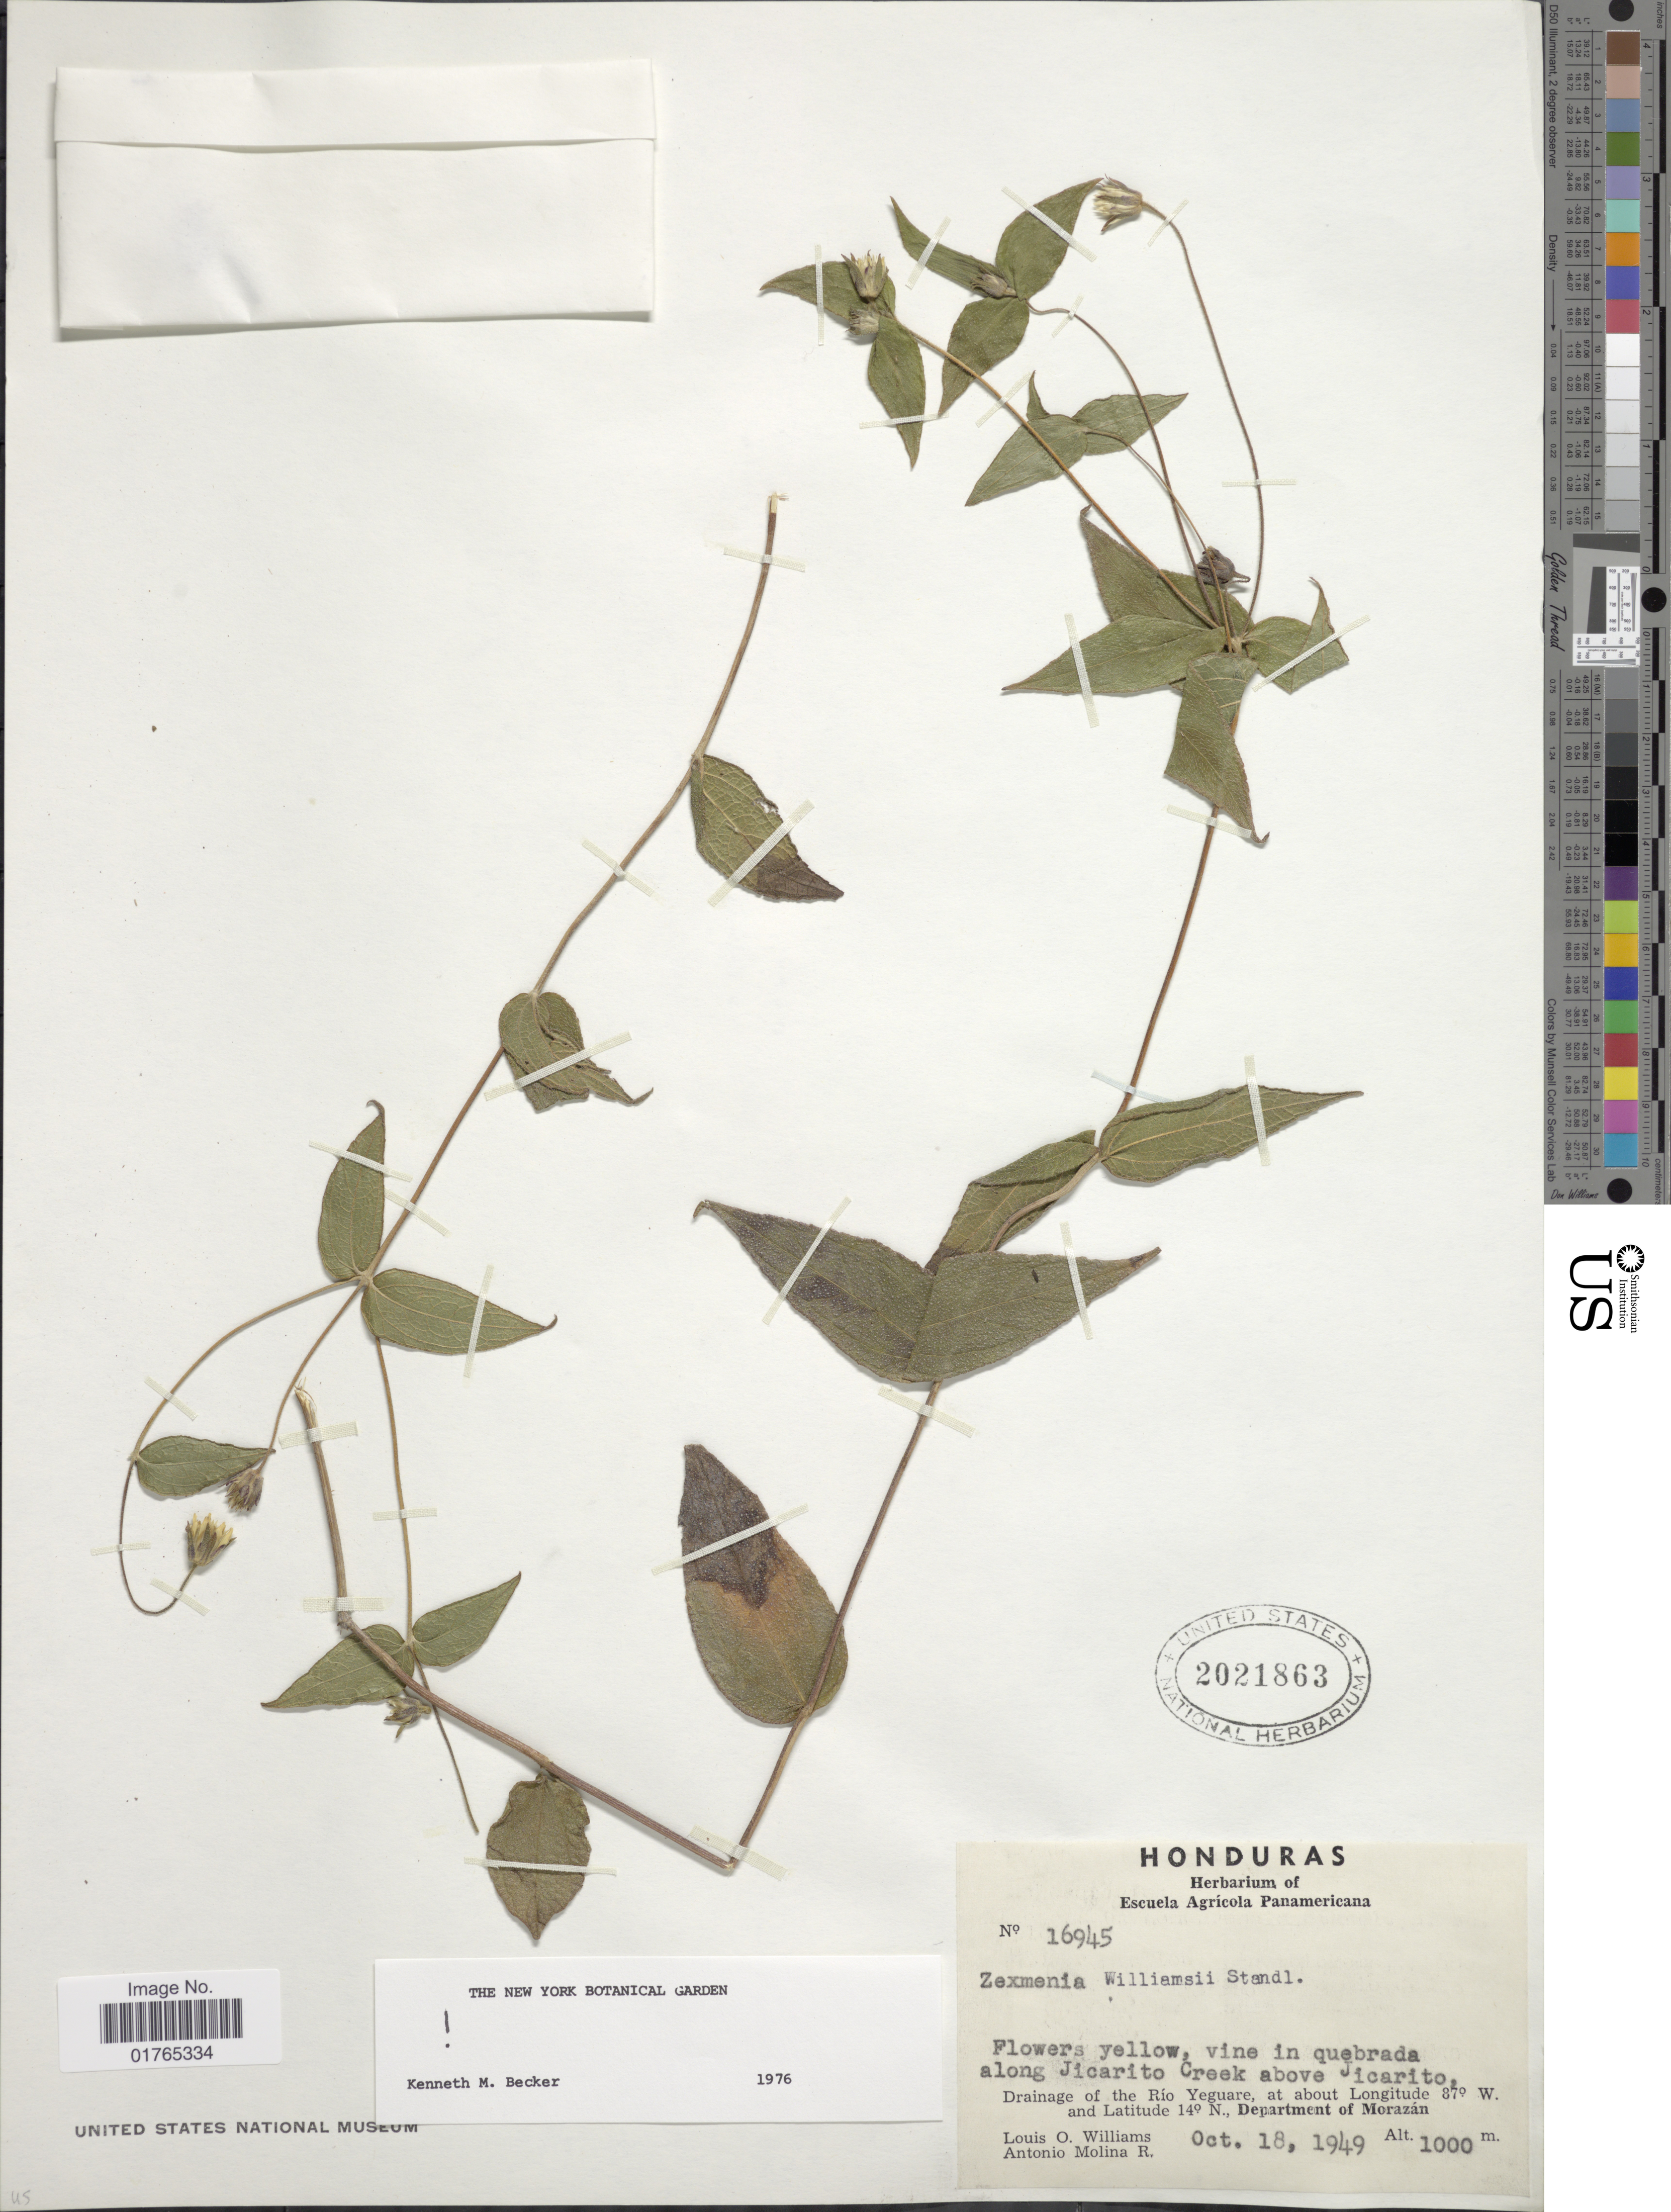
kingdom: Plantae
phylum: Tracheophyta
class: Magnoliopsida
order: Asterales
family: Asteraceae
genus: Wamalchitamia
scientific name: Wamalchitamia williamsii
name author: (Standl. & Steyerm.) Strother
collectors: L. O. Williams & A. Molina R.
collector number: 16945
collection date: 1949-10-18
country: Honduras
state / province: Fco. Morazán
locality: Along Jicarito Creek above Jicarito, drainage of the Río Yeguare, departmrent of Morazán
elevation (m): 1000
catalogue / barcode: US 2021863